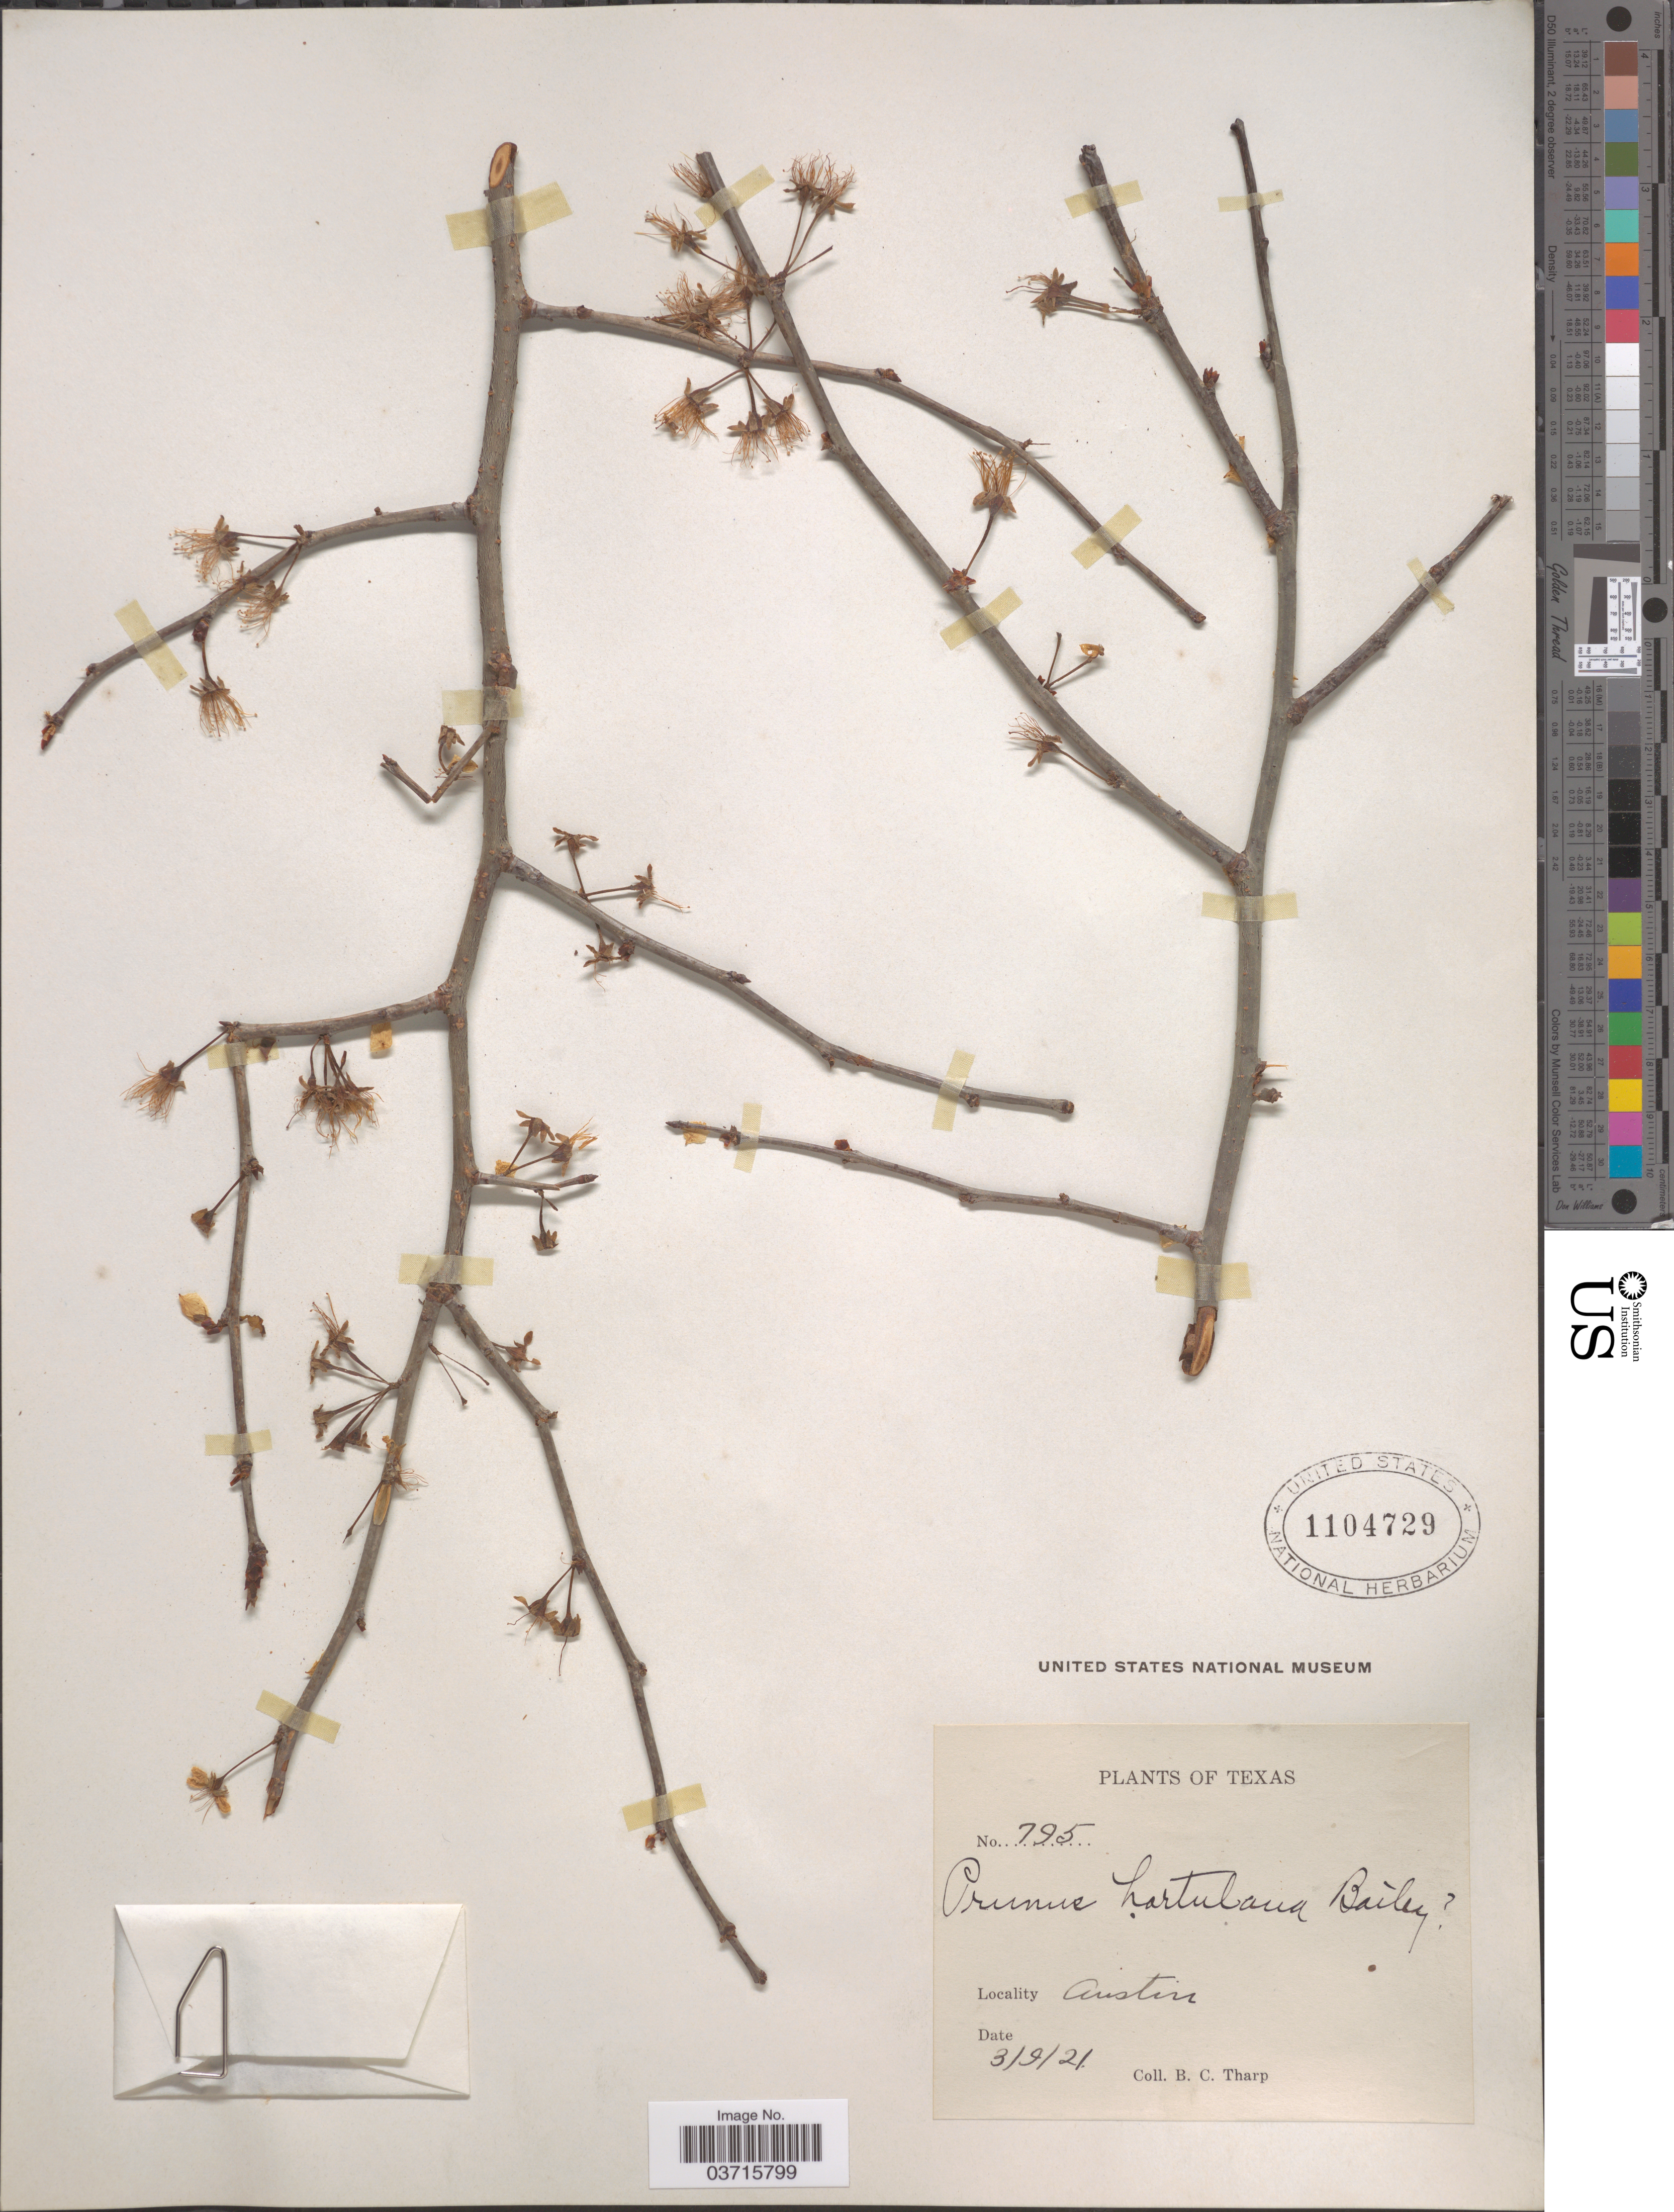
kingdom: Plantae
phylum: Tracheophyta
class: Magnoliopsida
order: Rosales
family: Rosaceae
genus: Prunus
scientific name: Prunus hortulana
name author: L.H. Bailey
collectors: B. C. Tharp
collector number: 795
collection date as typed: Transcribed d/m/y: 9/3/21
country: United States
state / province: Texas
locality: Austin.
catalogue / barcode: US 1104729